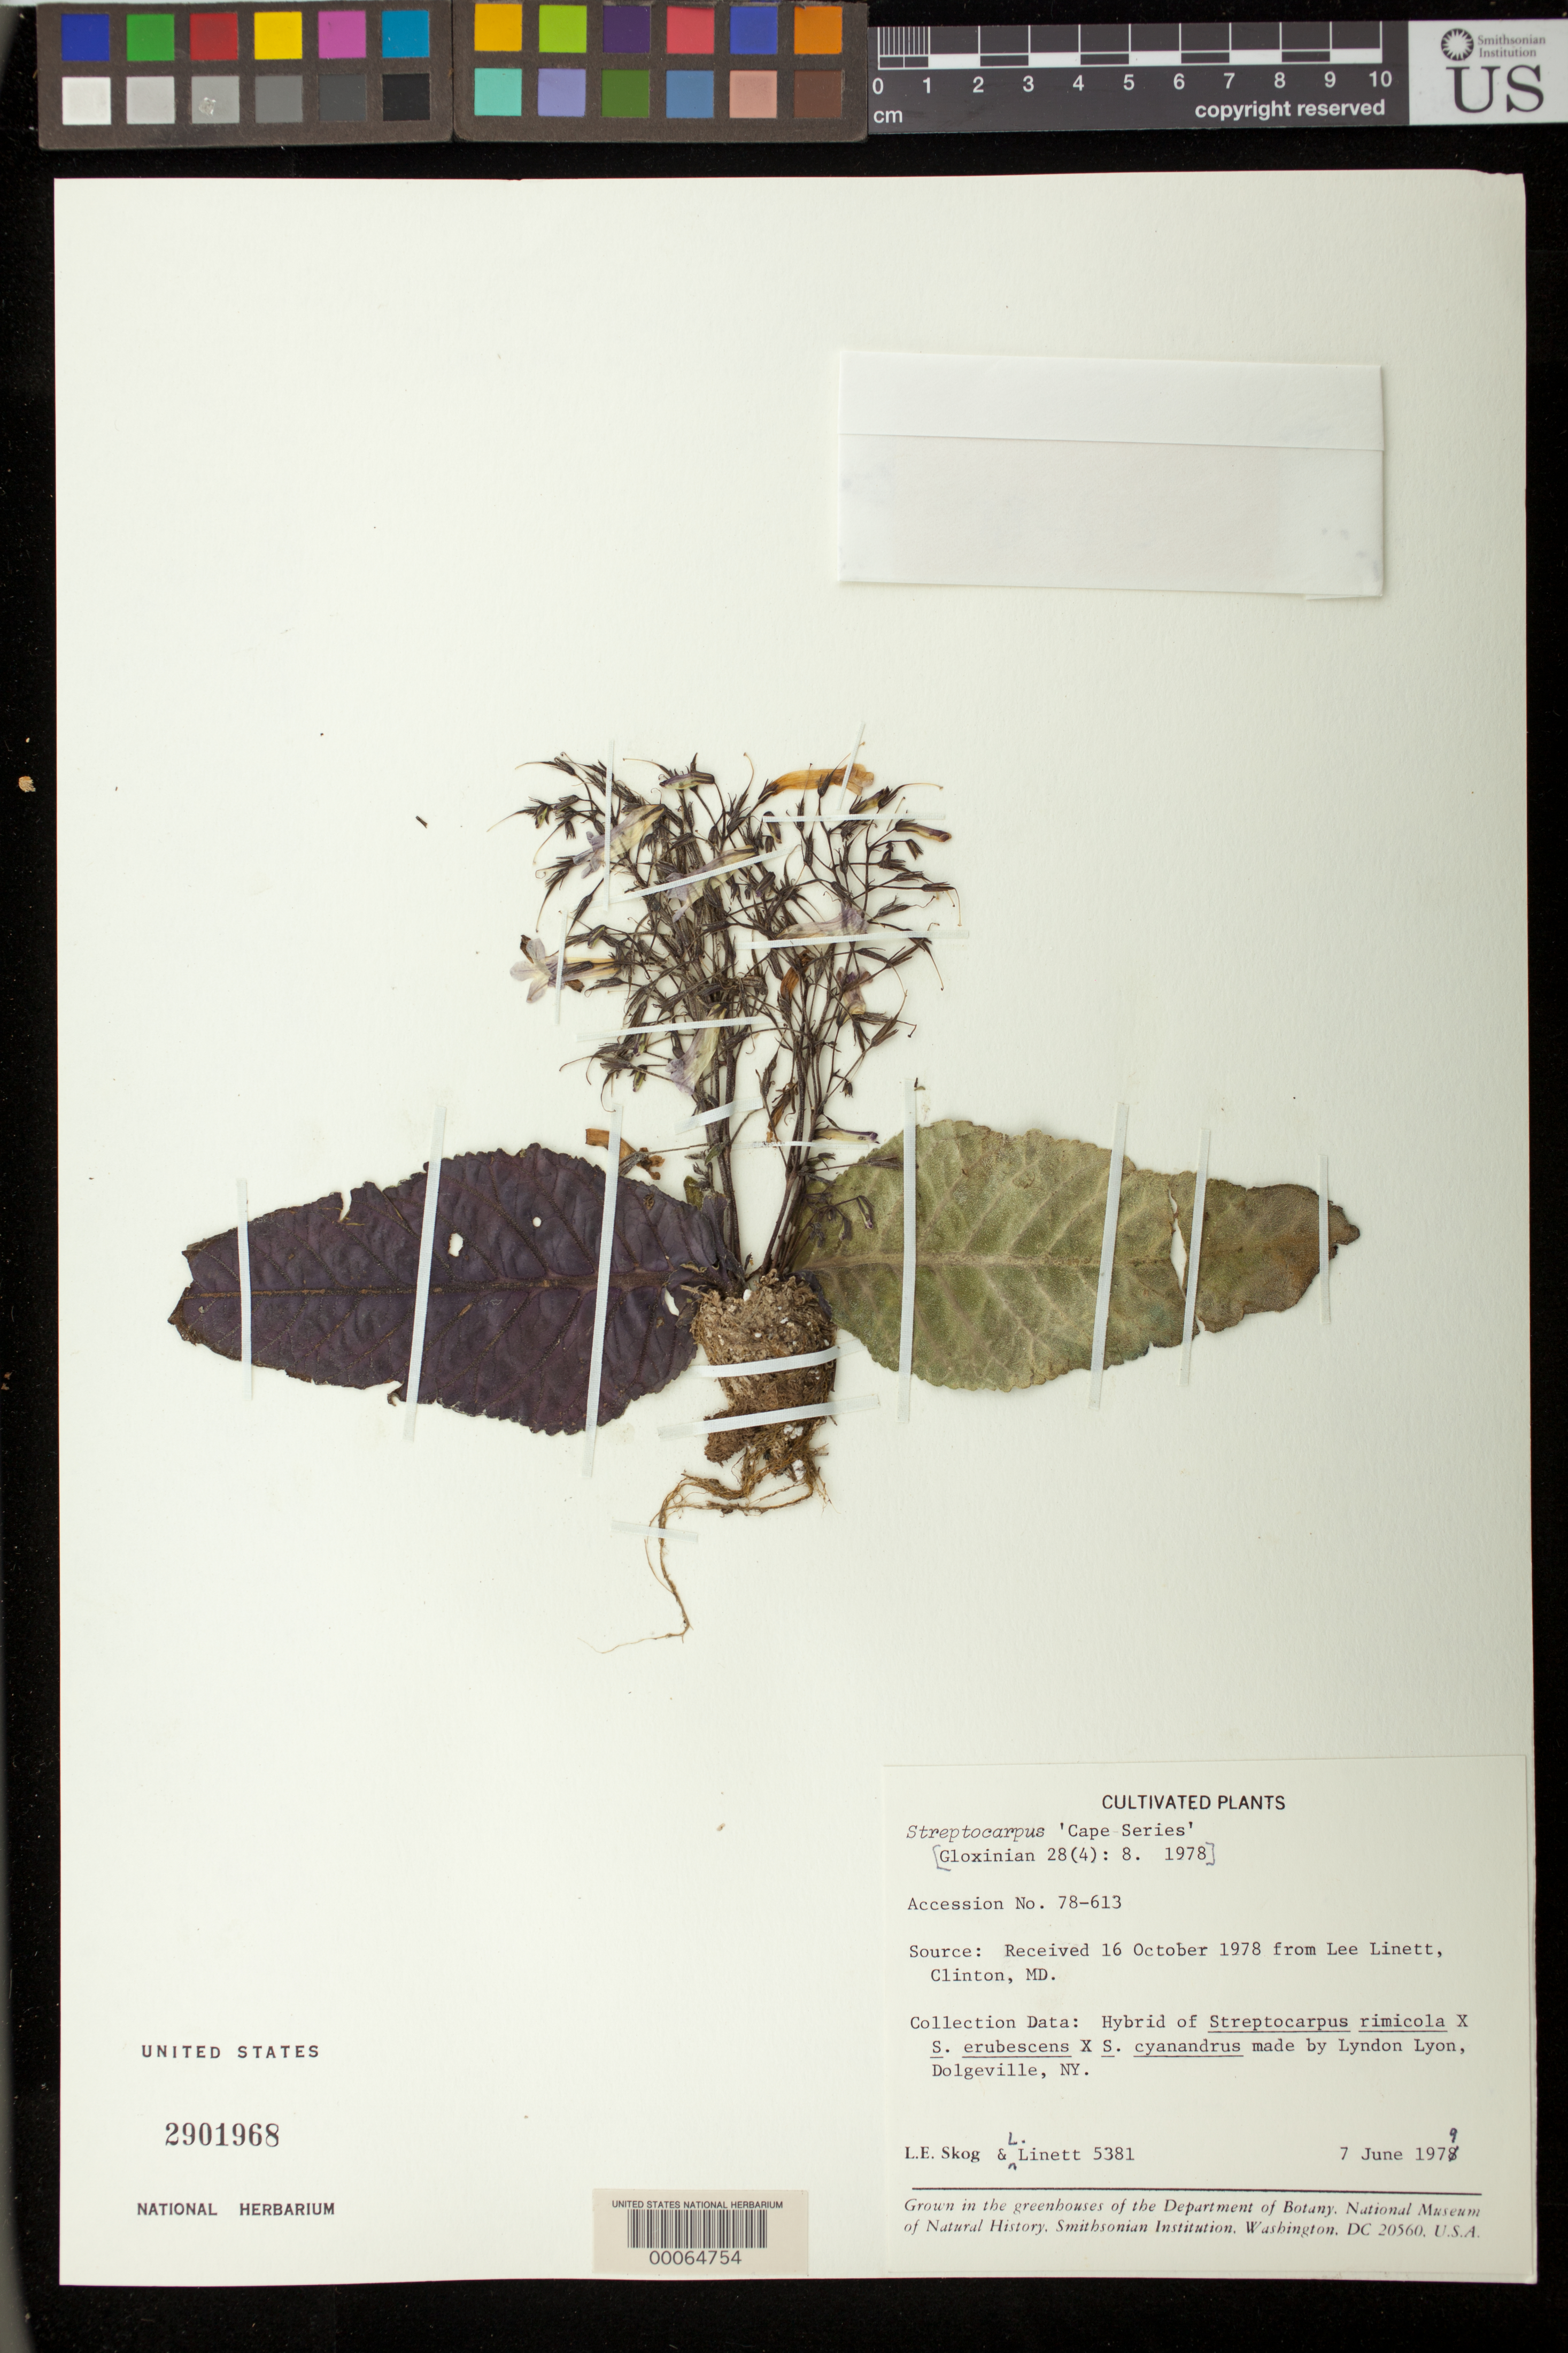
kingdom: Plantae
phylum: Tracheophyta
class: Magnoliopsida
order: Lamiales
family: Gesneriaceae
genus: Streptocarpus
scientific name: Streptocarpus 'Cape Series'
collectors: L. E. Skog & L. Linett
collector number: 5381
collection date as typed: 16 Oct 1978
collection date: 1978-10-16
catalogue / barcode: US 2901968